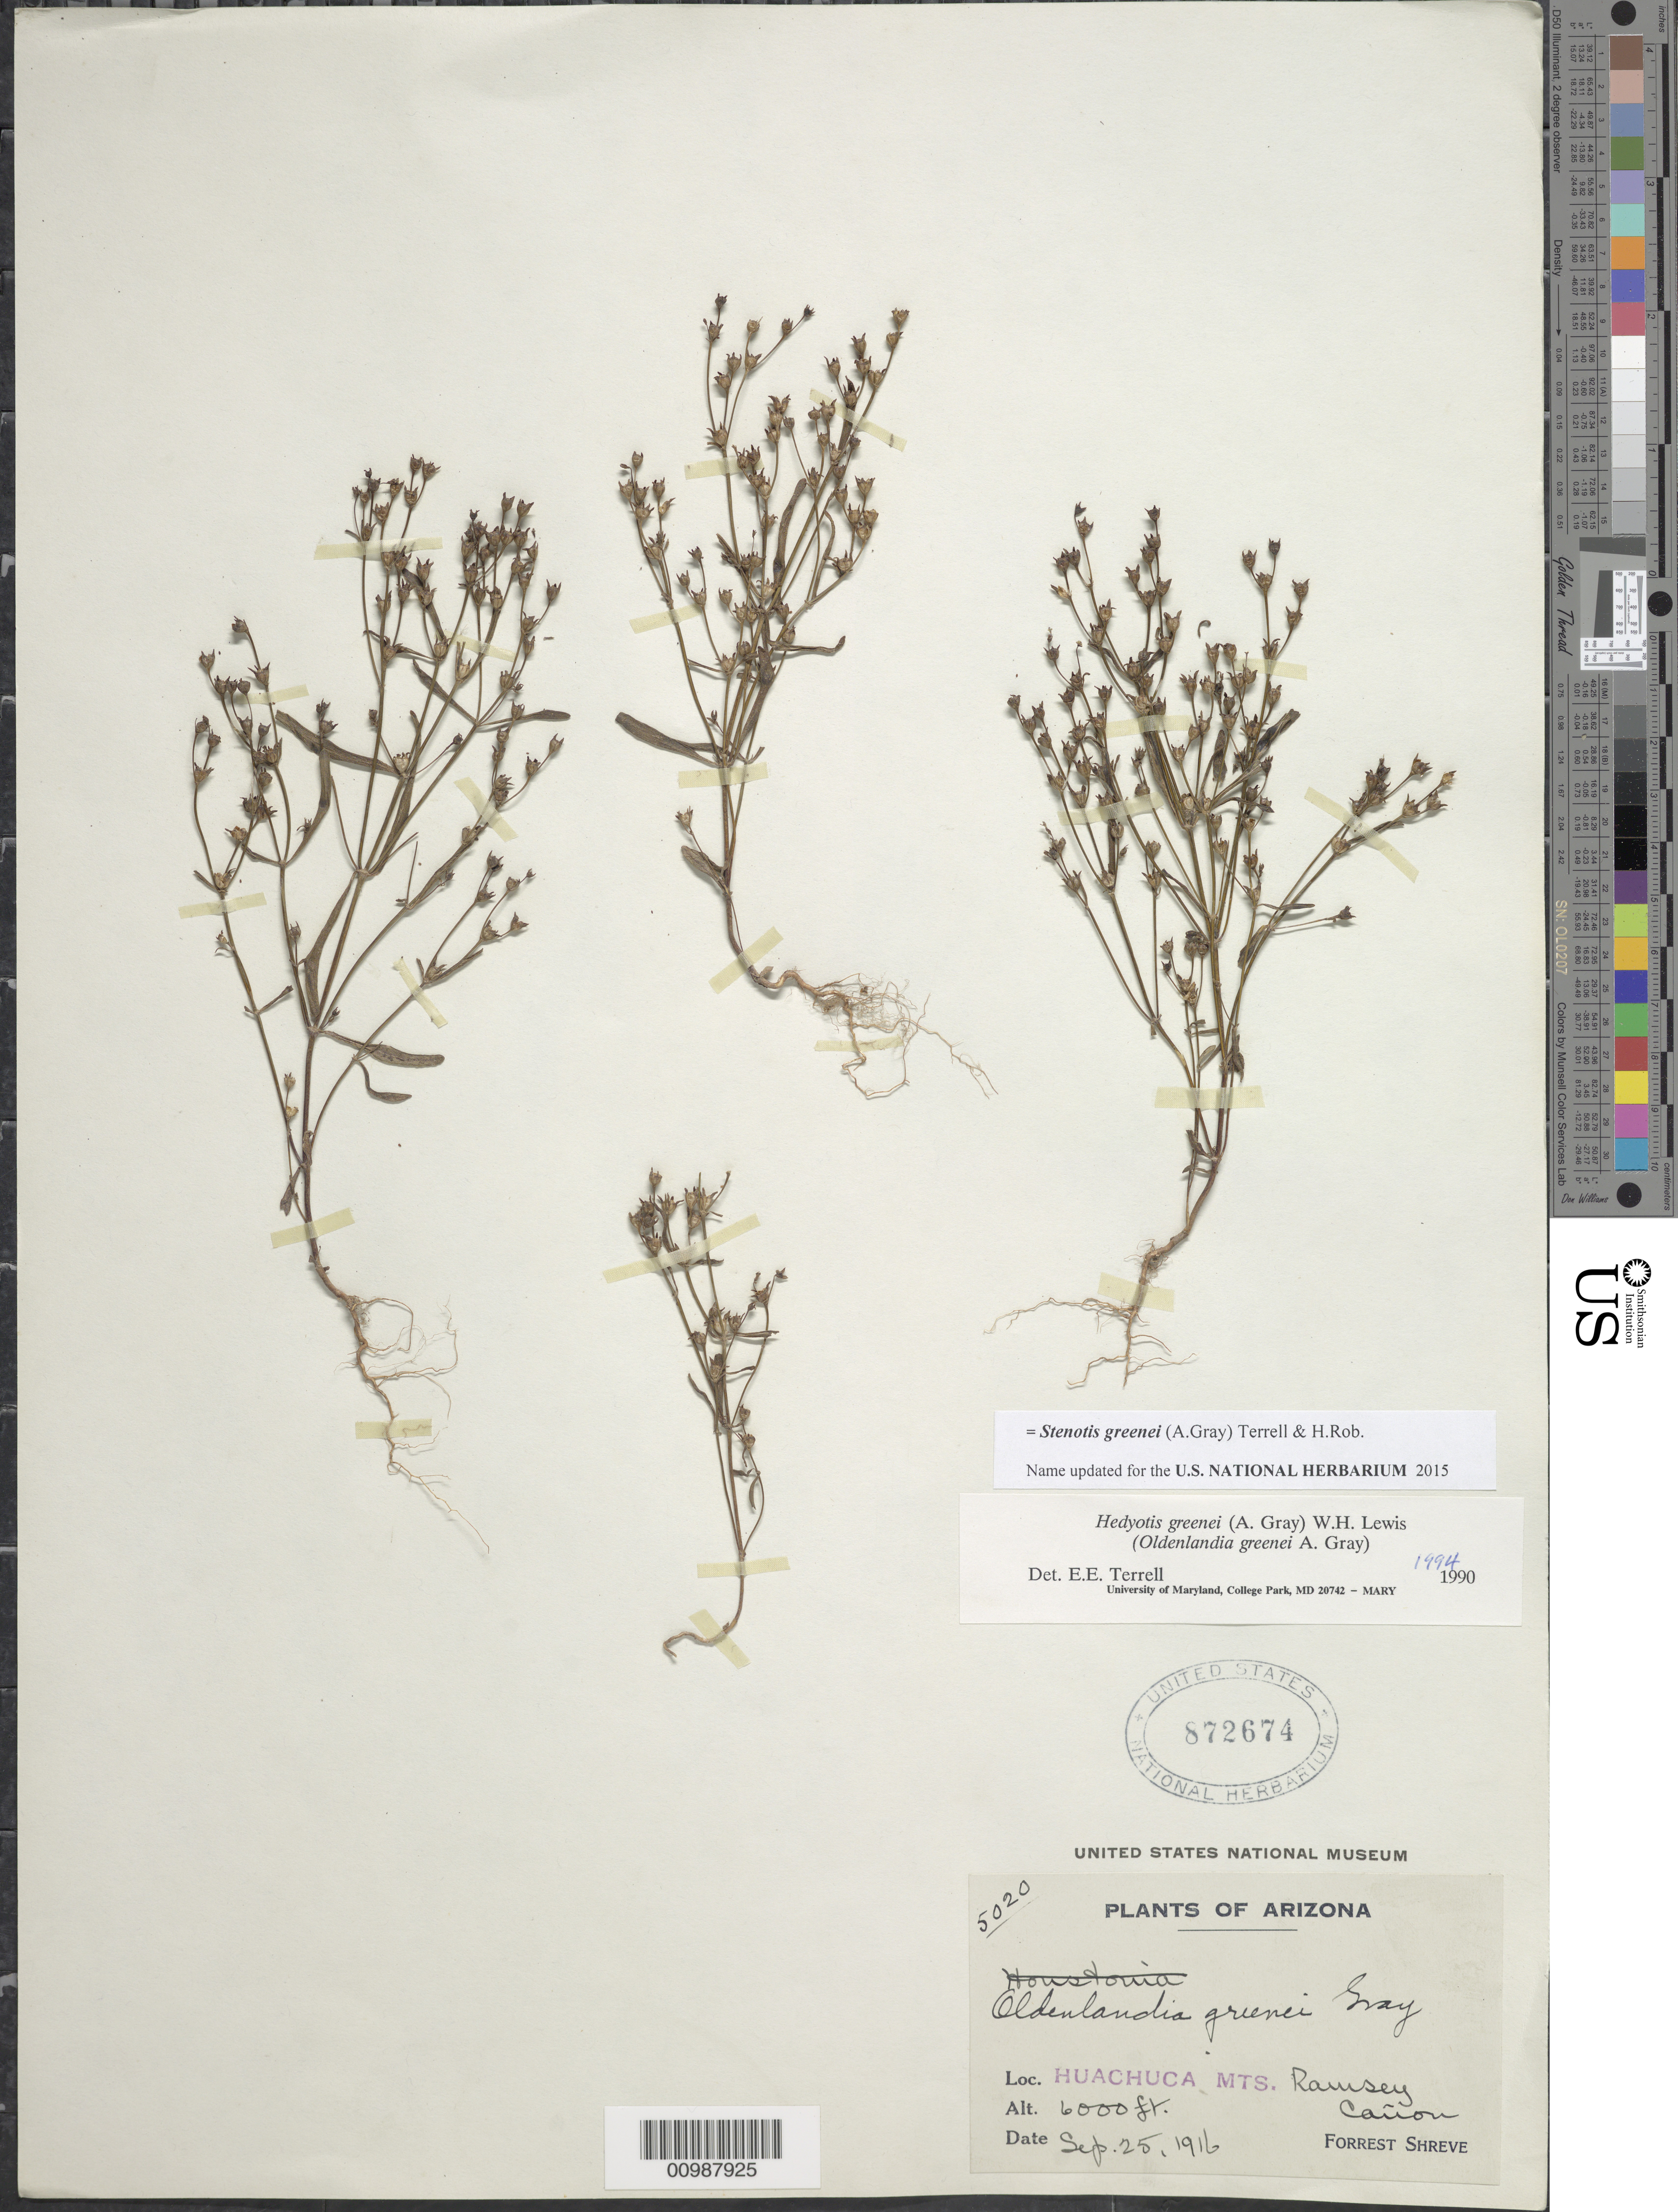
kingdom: Plantae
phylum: Tracheophyta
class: Magnoliopsida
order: Gentianales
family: Rubiaceae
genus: Hedyotis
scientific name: Hedyotis greenei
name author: (A. Gray) W.H. Lewis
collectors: F. Shreve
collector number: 5020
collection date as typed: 25 Sep 1916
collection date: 1916-09-25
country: United States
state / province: Arizona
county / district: Cochise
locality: Huachuca Mountains, Pamsey Canyon.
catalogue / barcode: US 872674